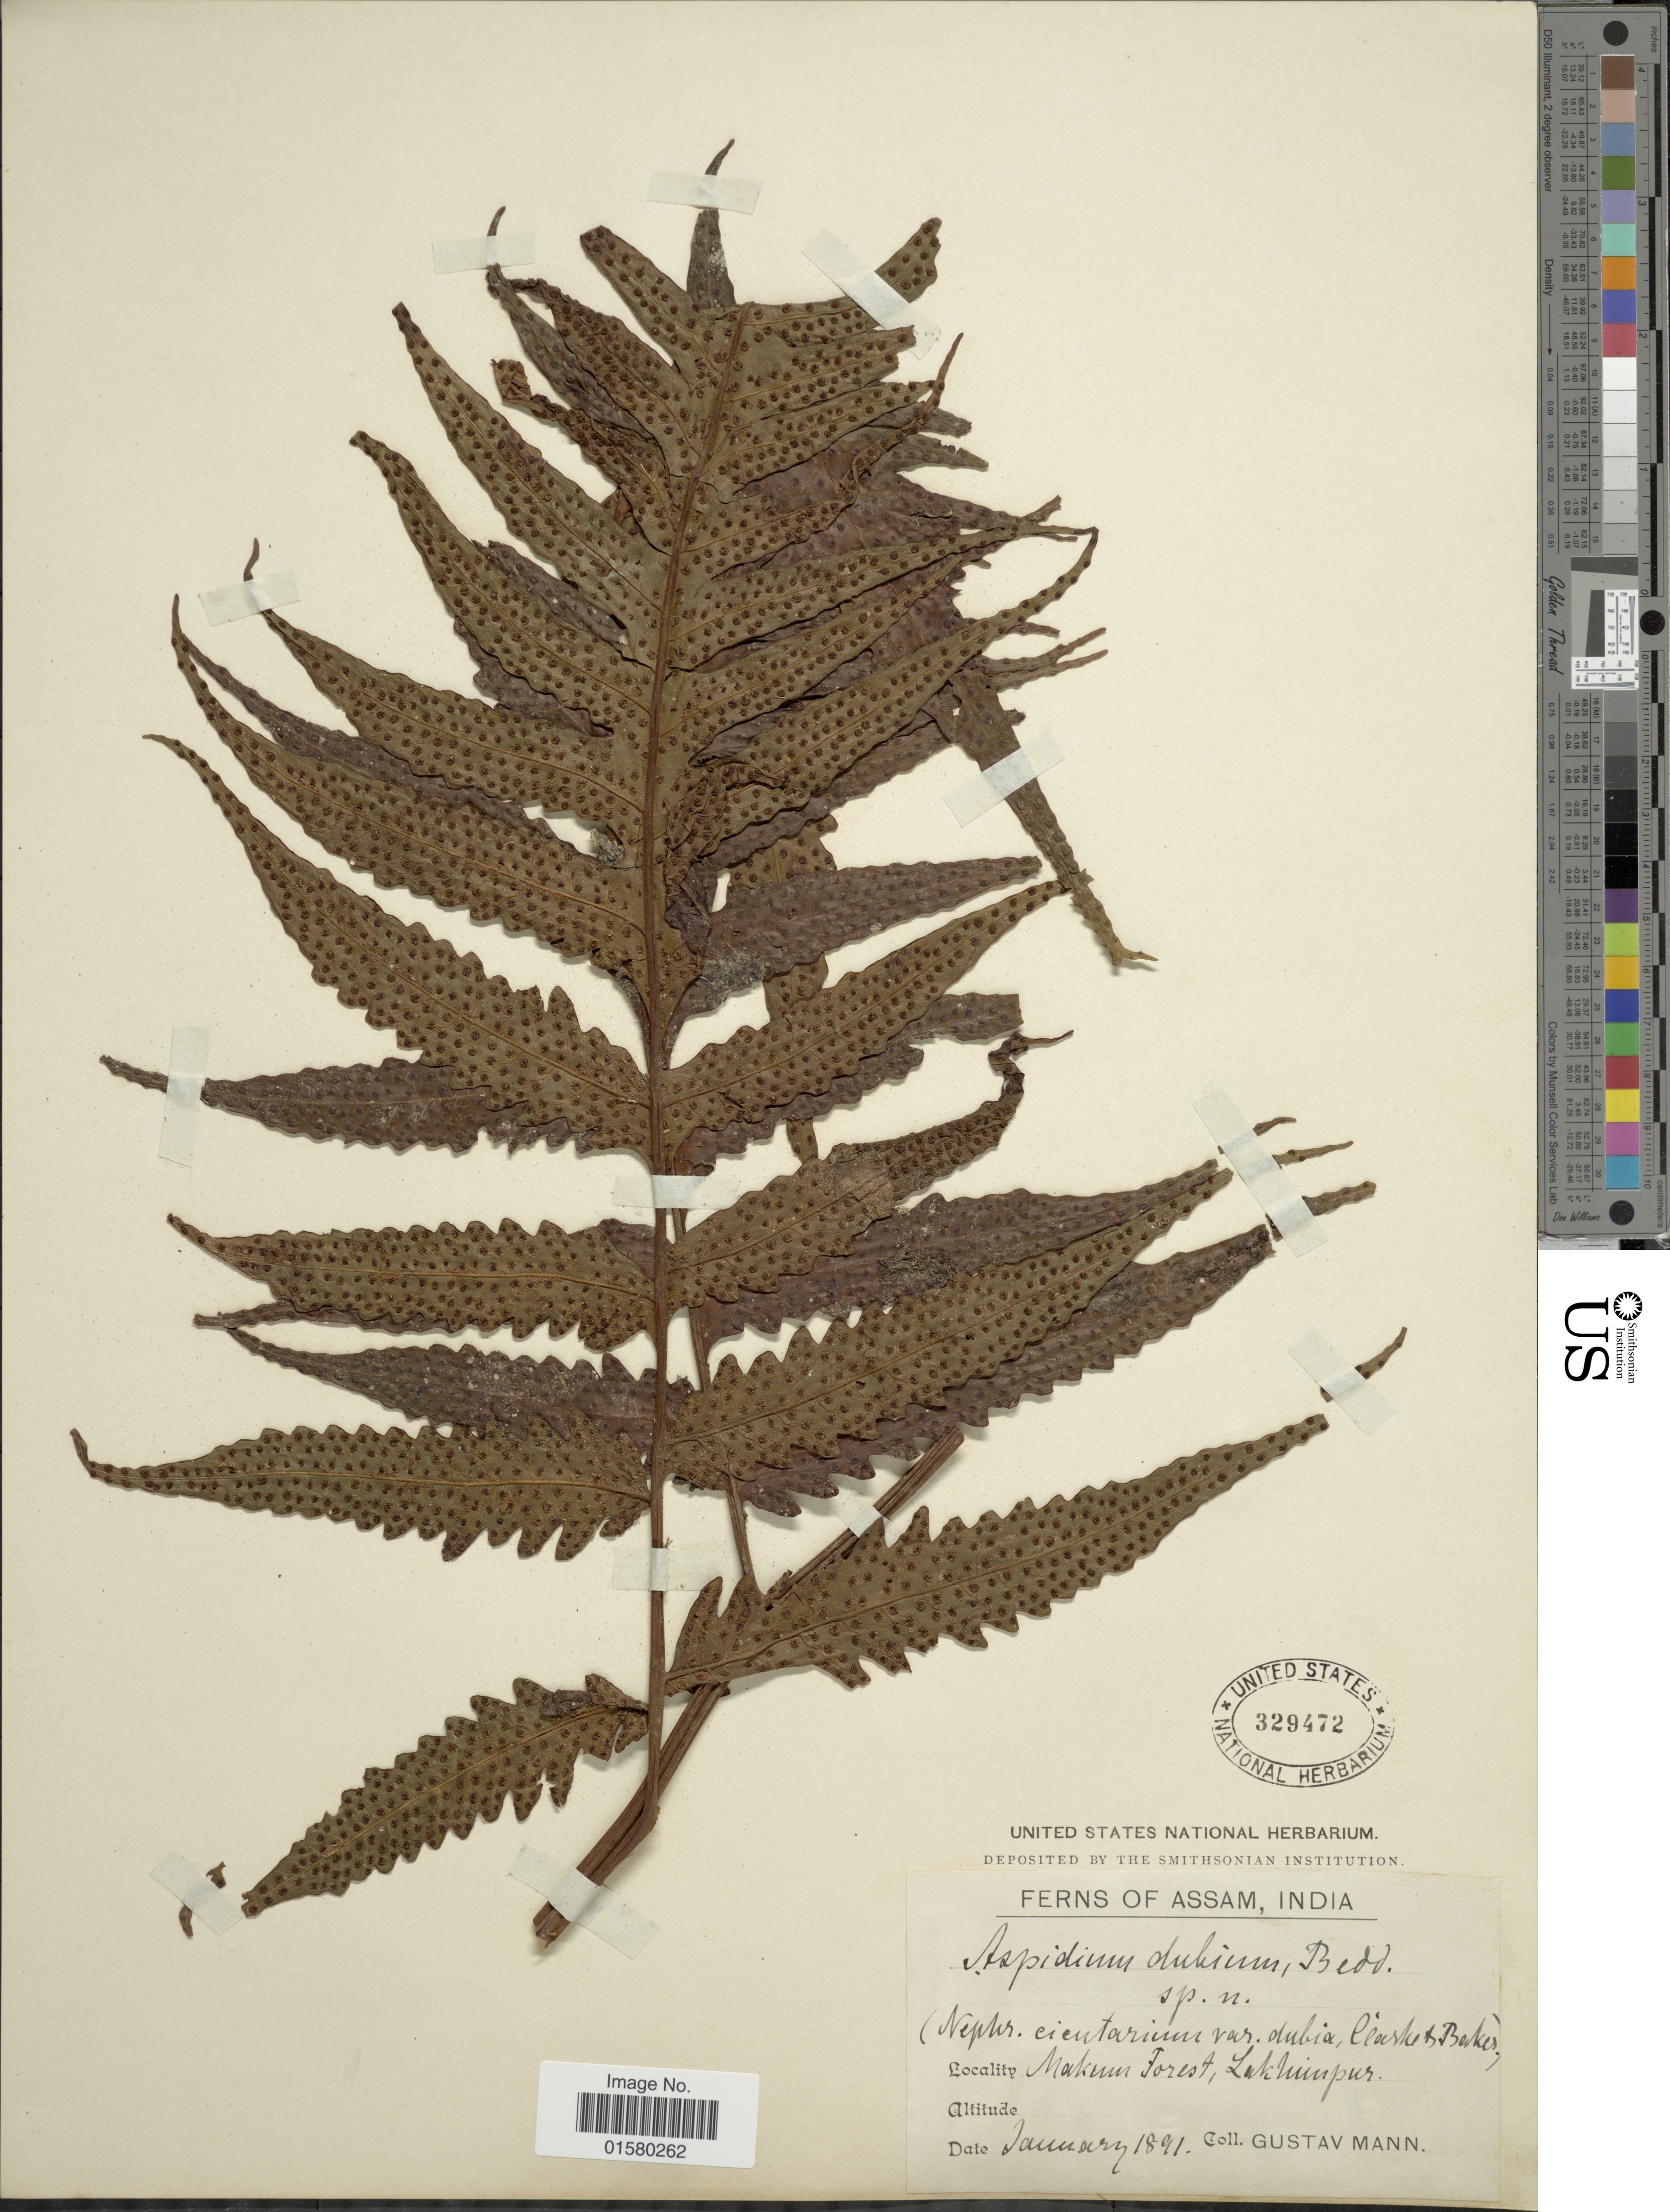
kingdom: Plantae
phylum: Tracheophyta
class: Polypodiopsida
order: Polypodiales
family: Tectariaceae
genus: Tectaria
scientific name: Tectaria dubia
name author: (C.B. Clarke & Baker) Ching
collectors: G. Mann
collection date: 1891-01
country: India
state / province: Assam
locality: Makum Forest, Lakhinpur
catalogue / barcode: US 329472